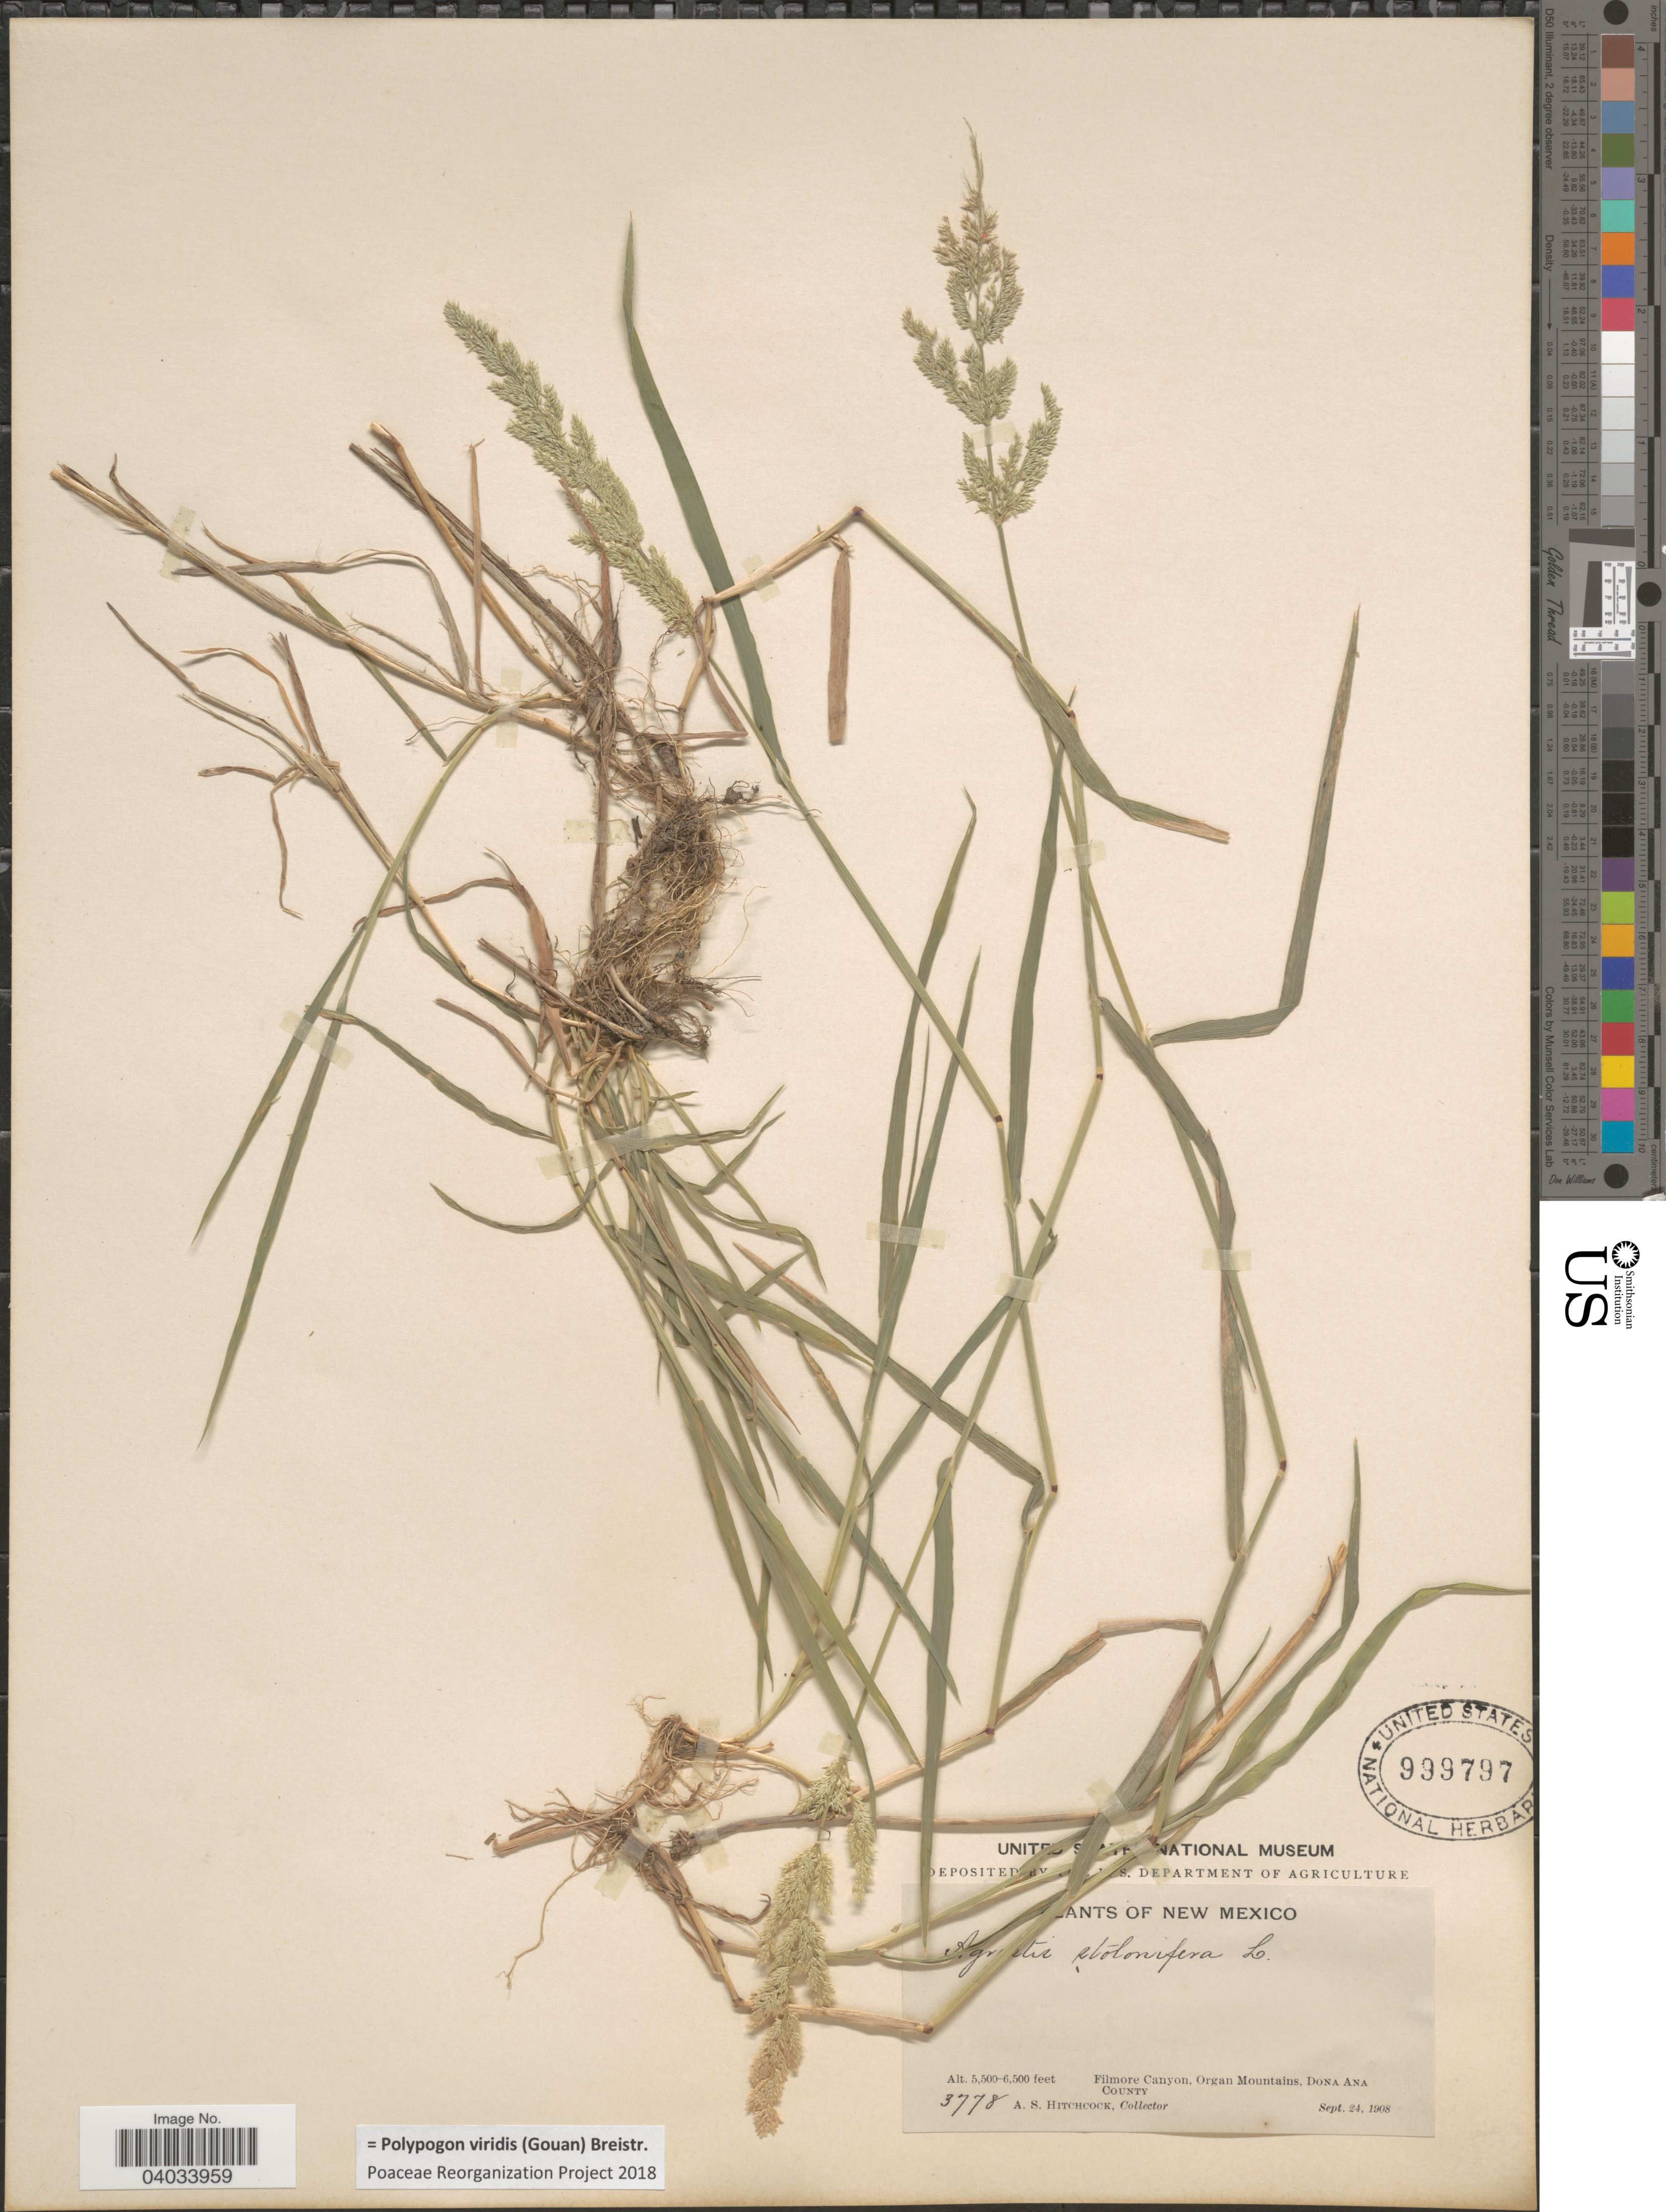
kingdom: Plantae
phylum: Tracheophyta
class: Liliopsida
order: Poales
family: Poaceae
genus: Polypogon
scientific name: Polypogon viridis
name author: (Gouan) Breistroffer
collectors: A. S. Hitchcock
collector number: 3778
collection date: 1908-09-24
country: United States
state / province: New Mexico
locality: Filmore Canyon, Organ Mountains, Dona Ana County.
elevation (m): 1676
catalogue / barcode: US 999797